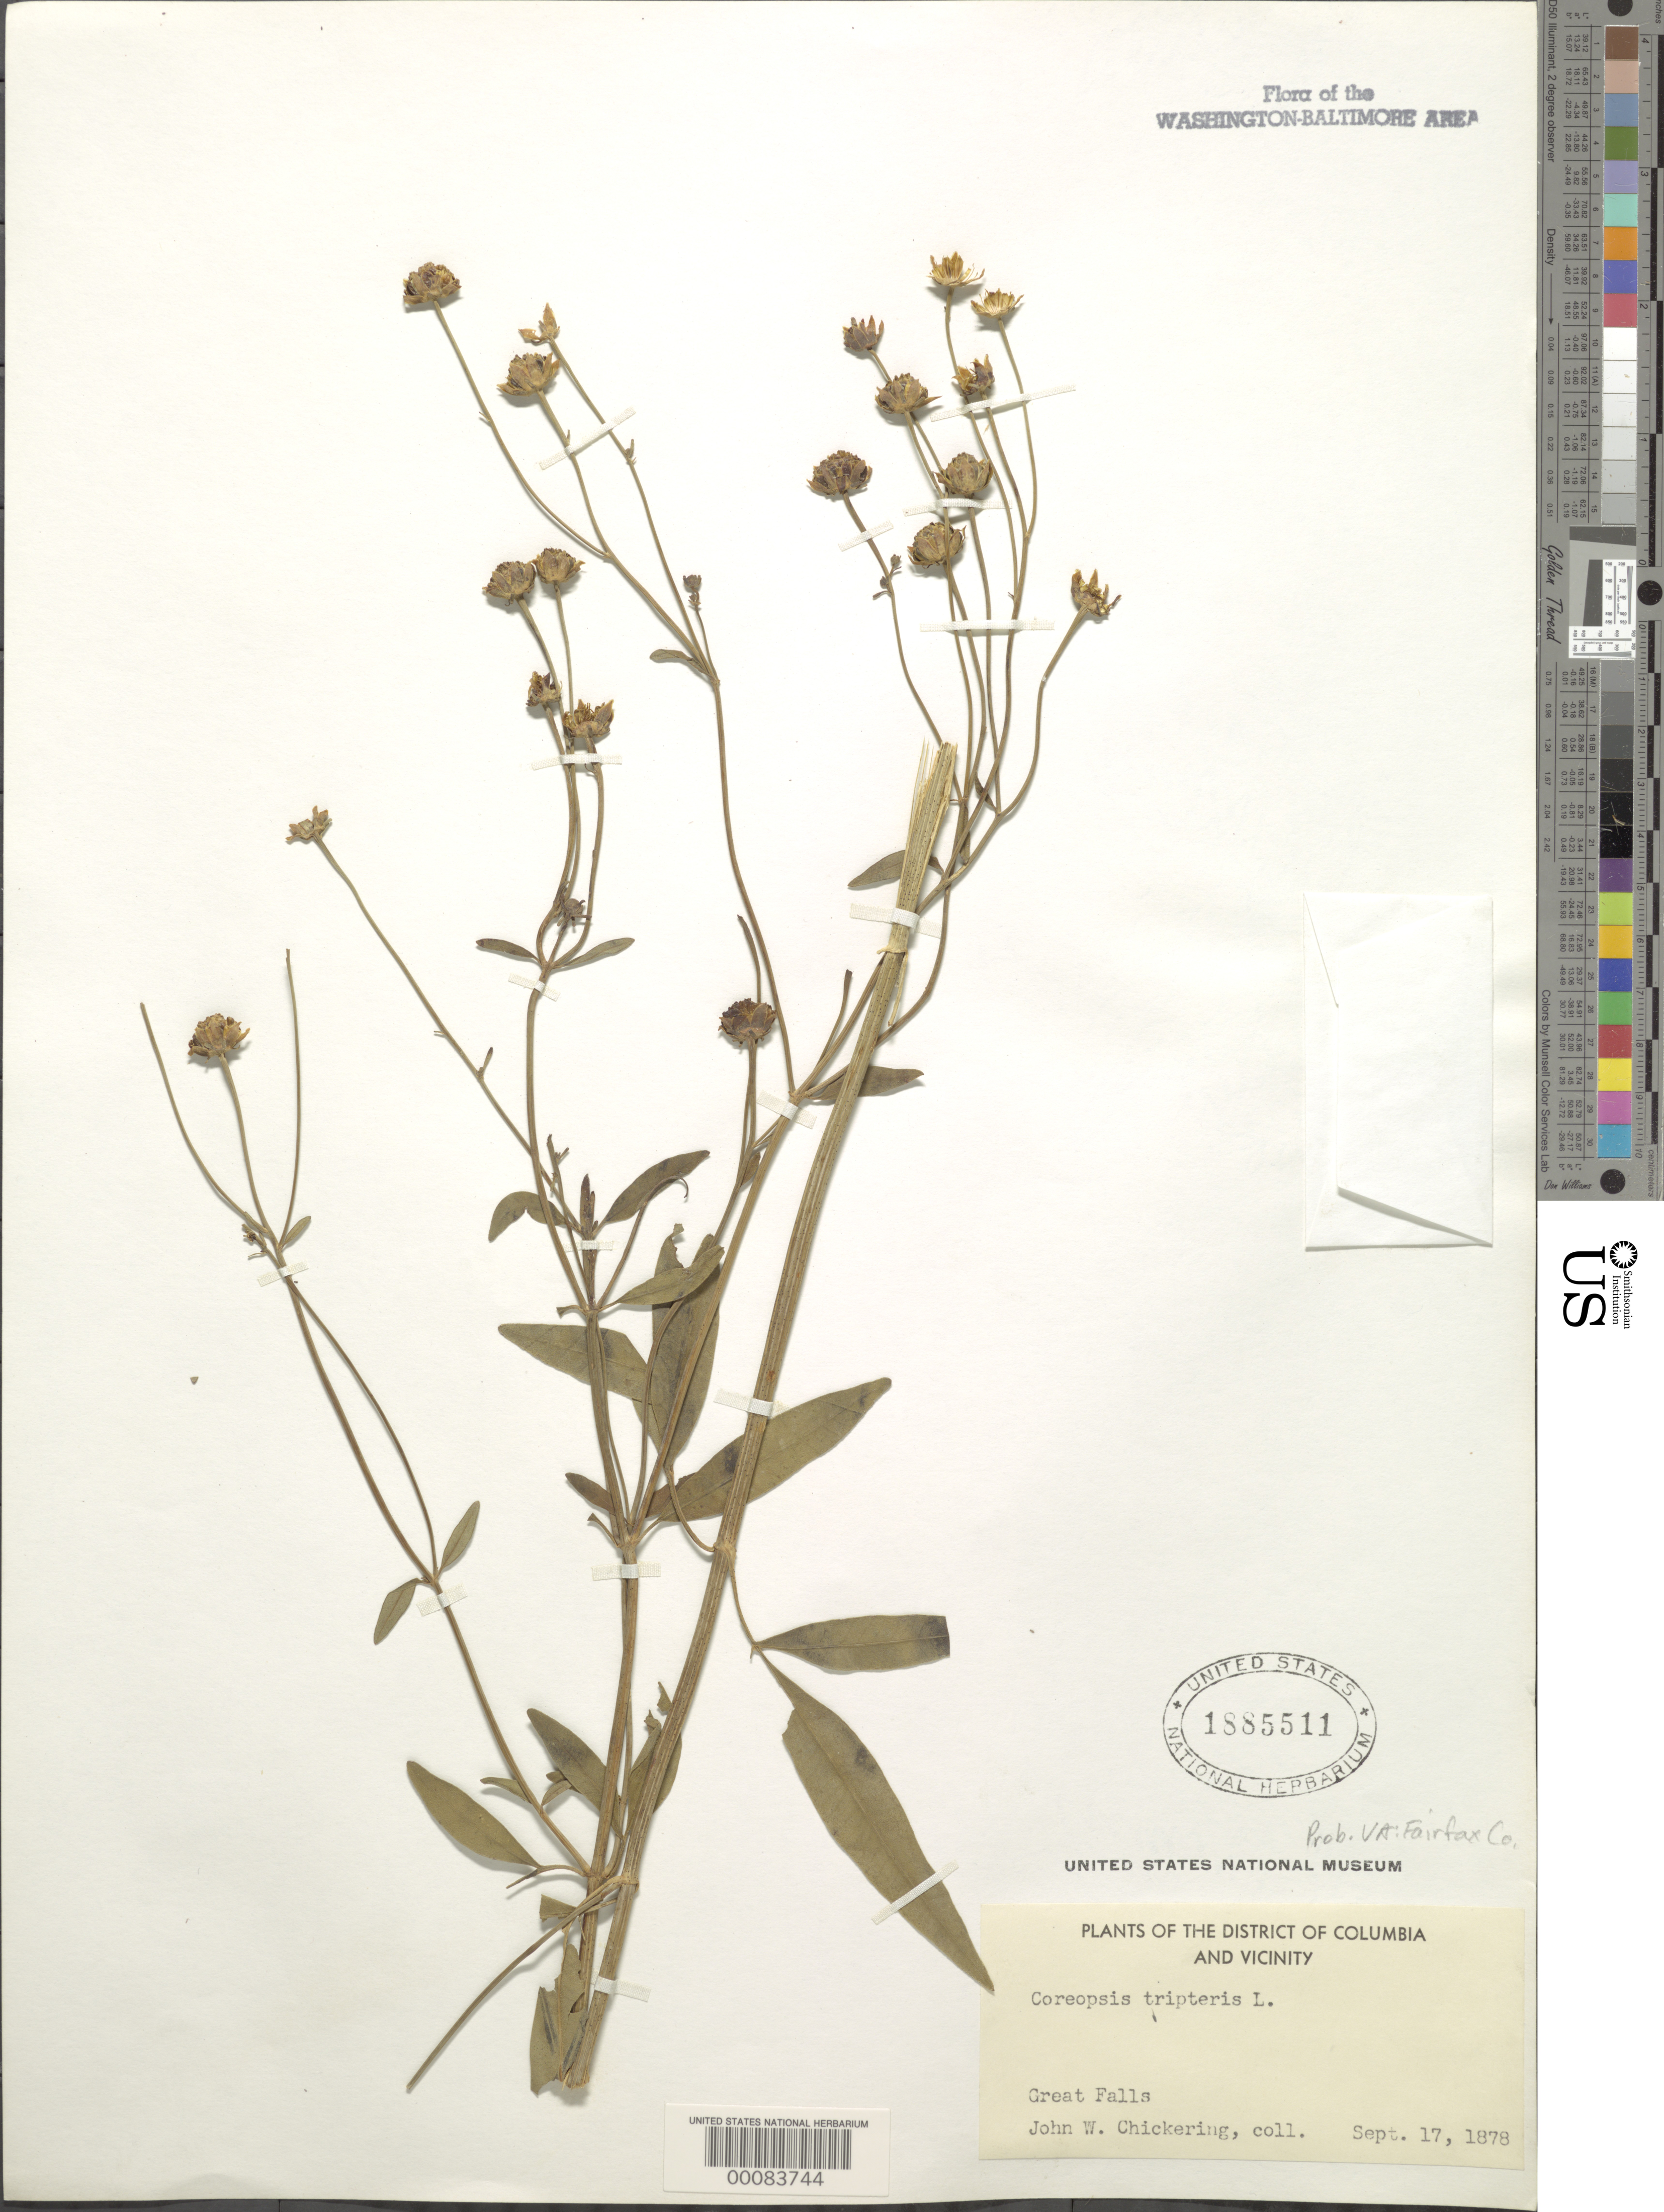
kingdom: Plantae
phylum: Tracheophyta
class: Magnoliopsida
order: Asterales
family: Asteraceae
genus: Coreopsis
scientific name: Coreopsis tripteris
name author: L.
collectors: J. Chickering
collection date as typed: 17 Sep 1878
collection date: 1878-09-17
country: United States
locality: Great Falls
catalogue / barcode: US 1885511